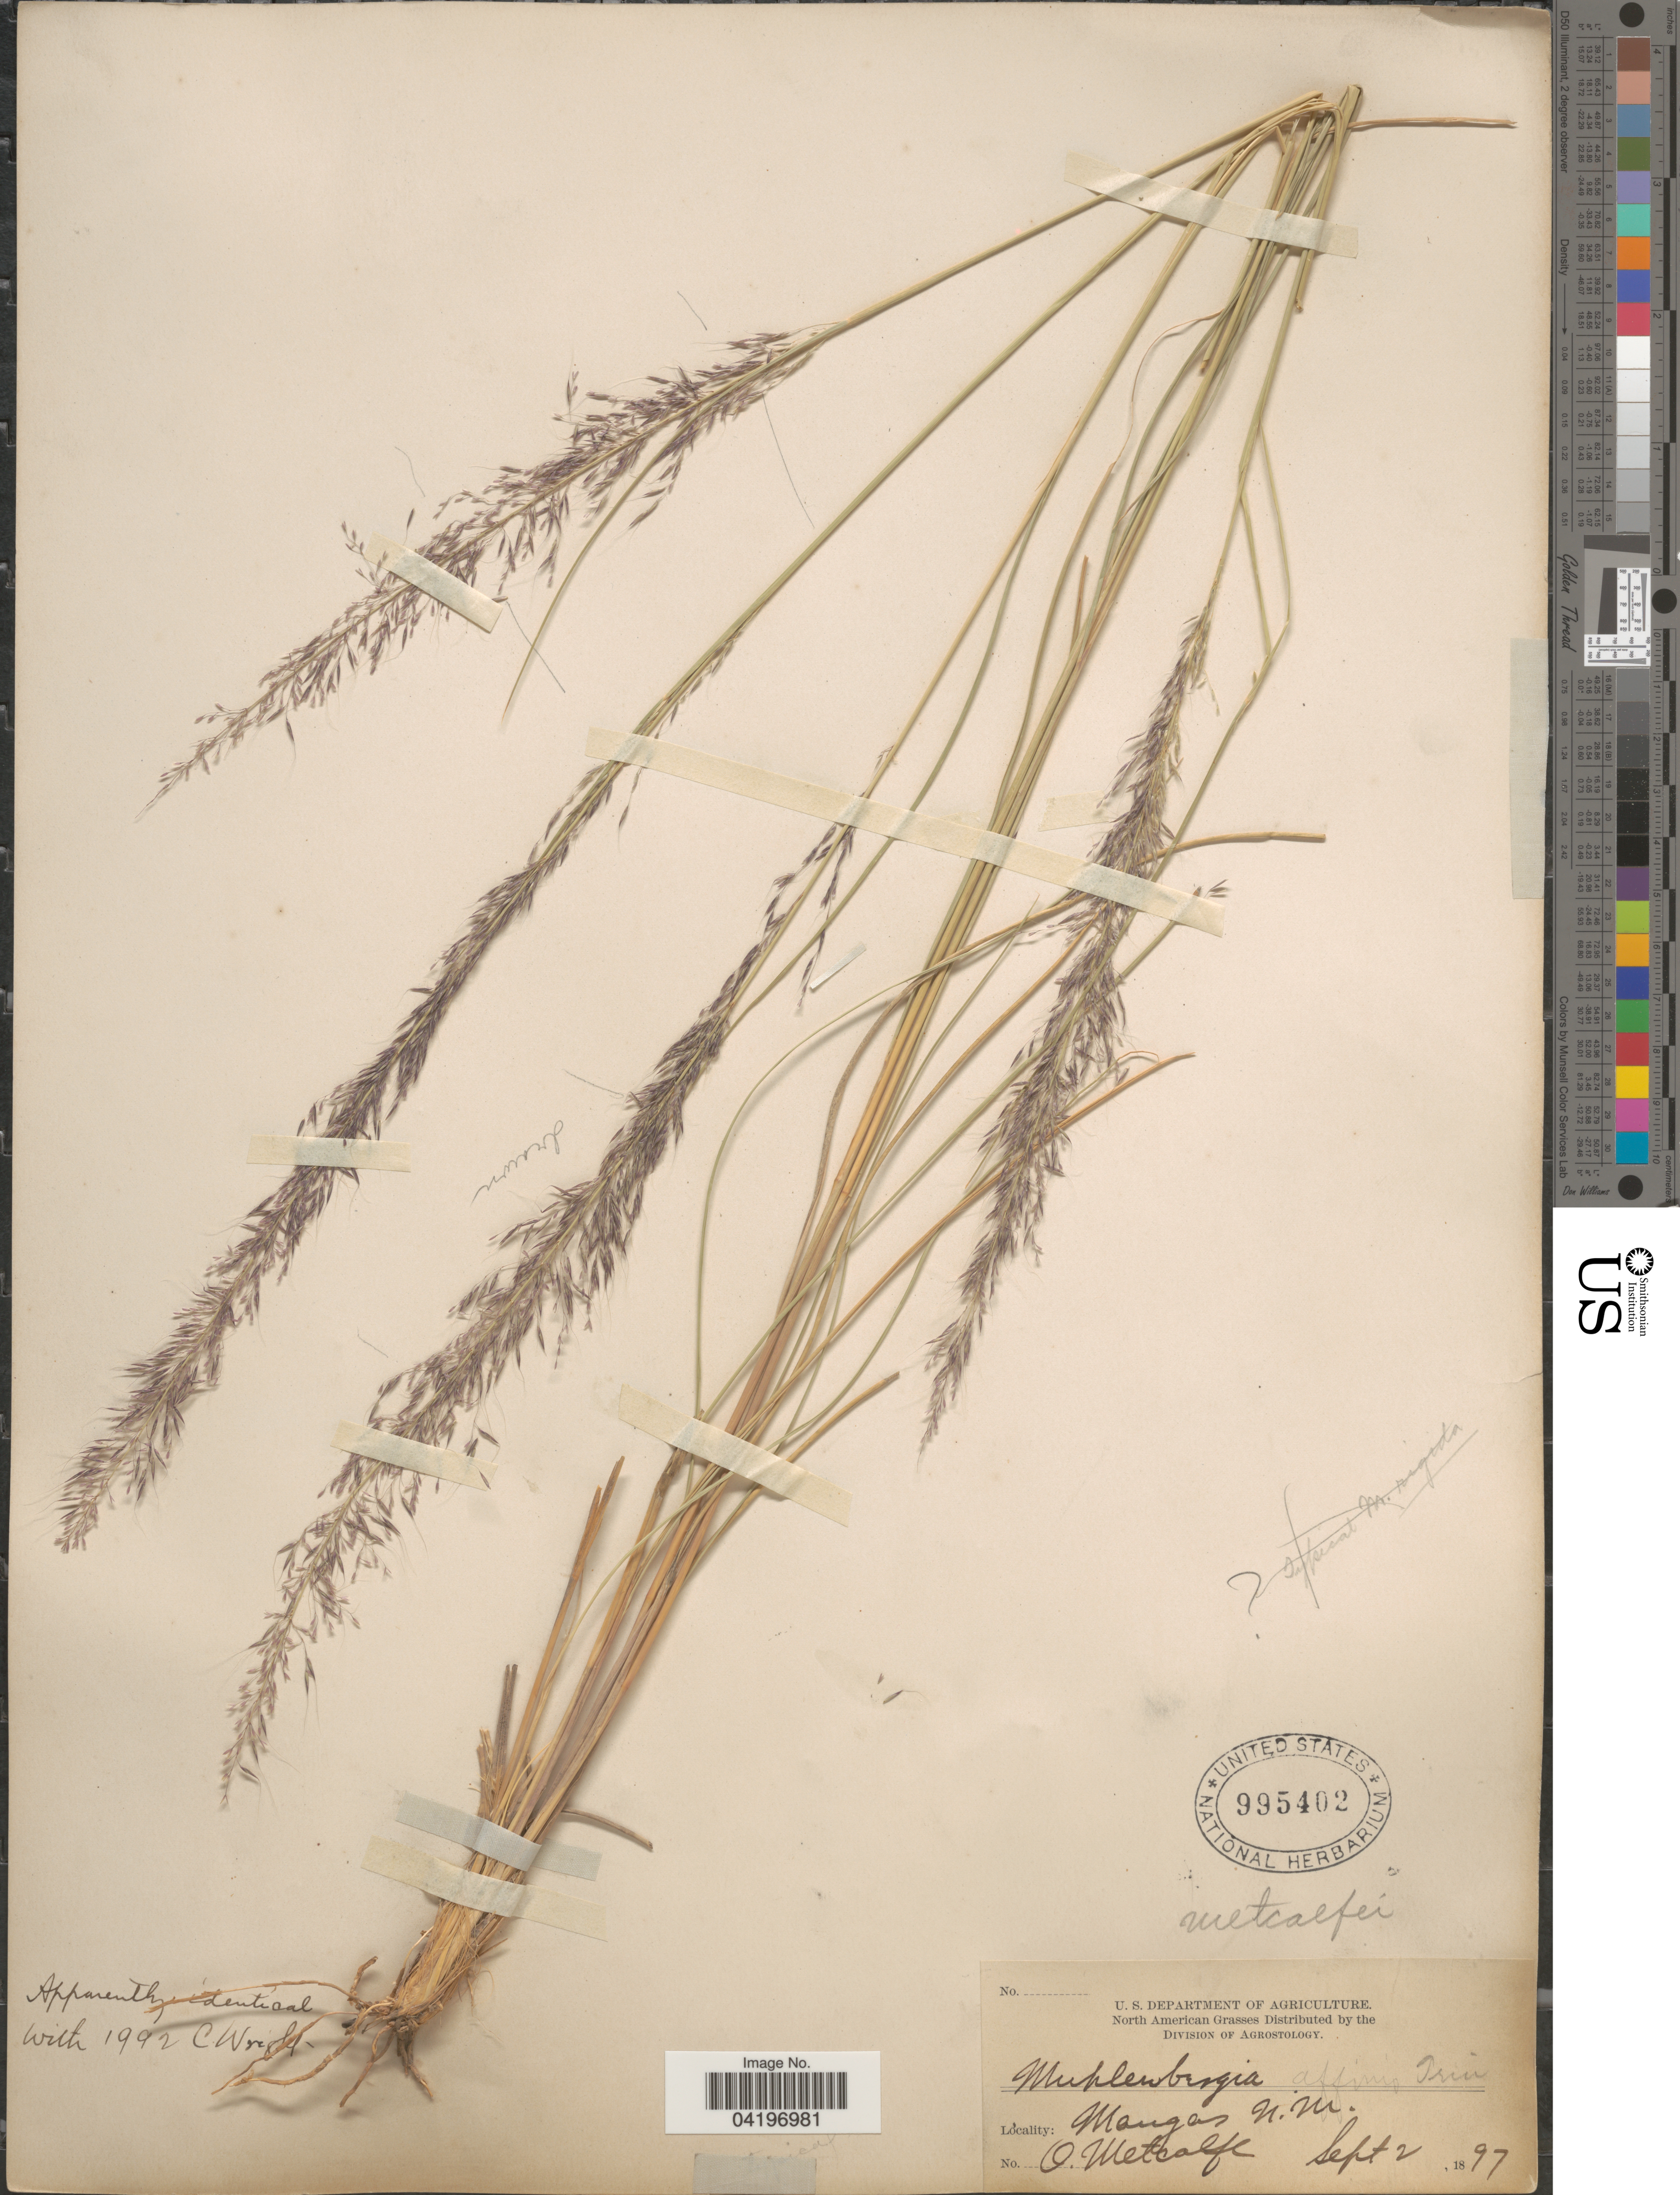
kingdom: Plantae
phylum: Tracheophyta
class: Liliopsida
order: Poales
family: Poaceae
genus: Muhlenbergia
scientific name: Muhlenbergia rigida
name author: (Kunth) Kunth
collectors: O. Metcalfe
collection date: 1897-09-02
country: United States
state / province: New Mexico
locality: Mangas.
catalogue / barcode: US 995402